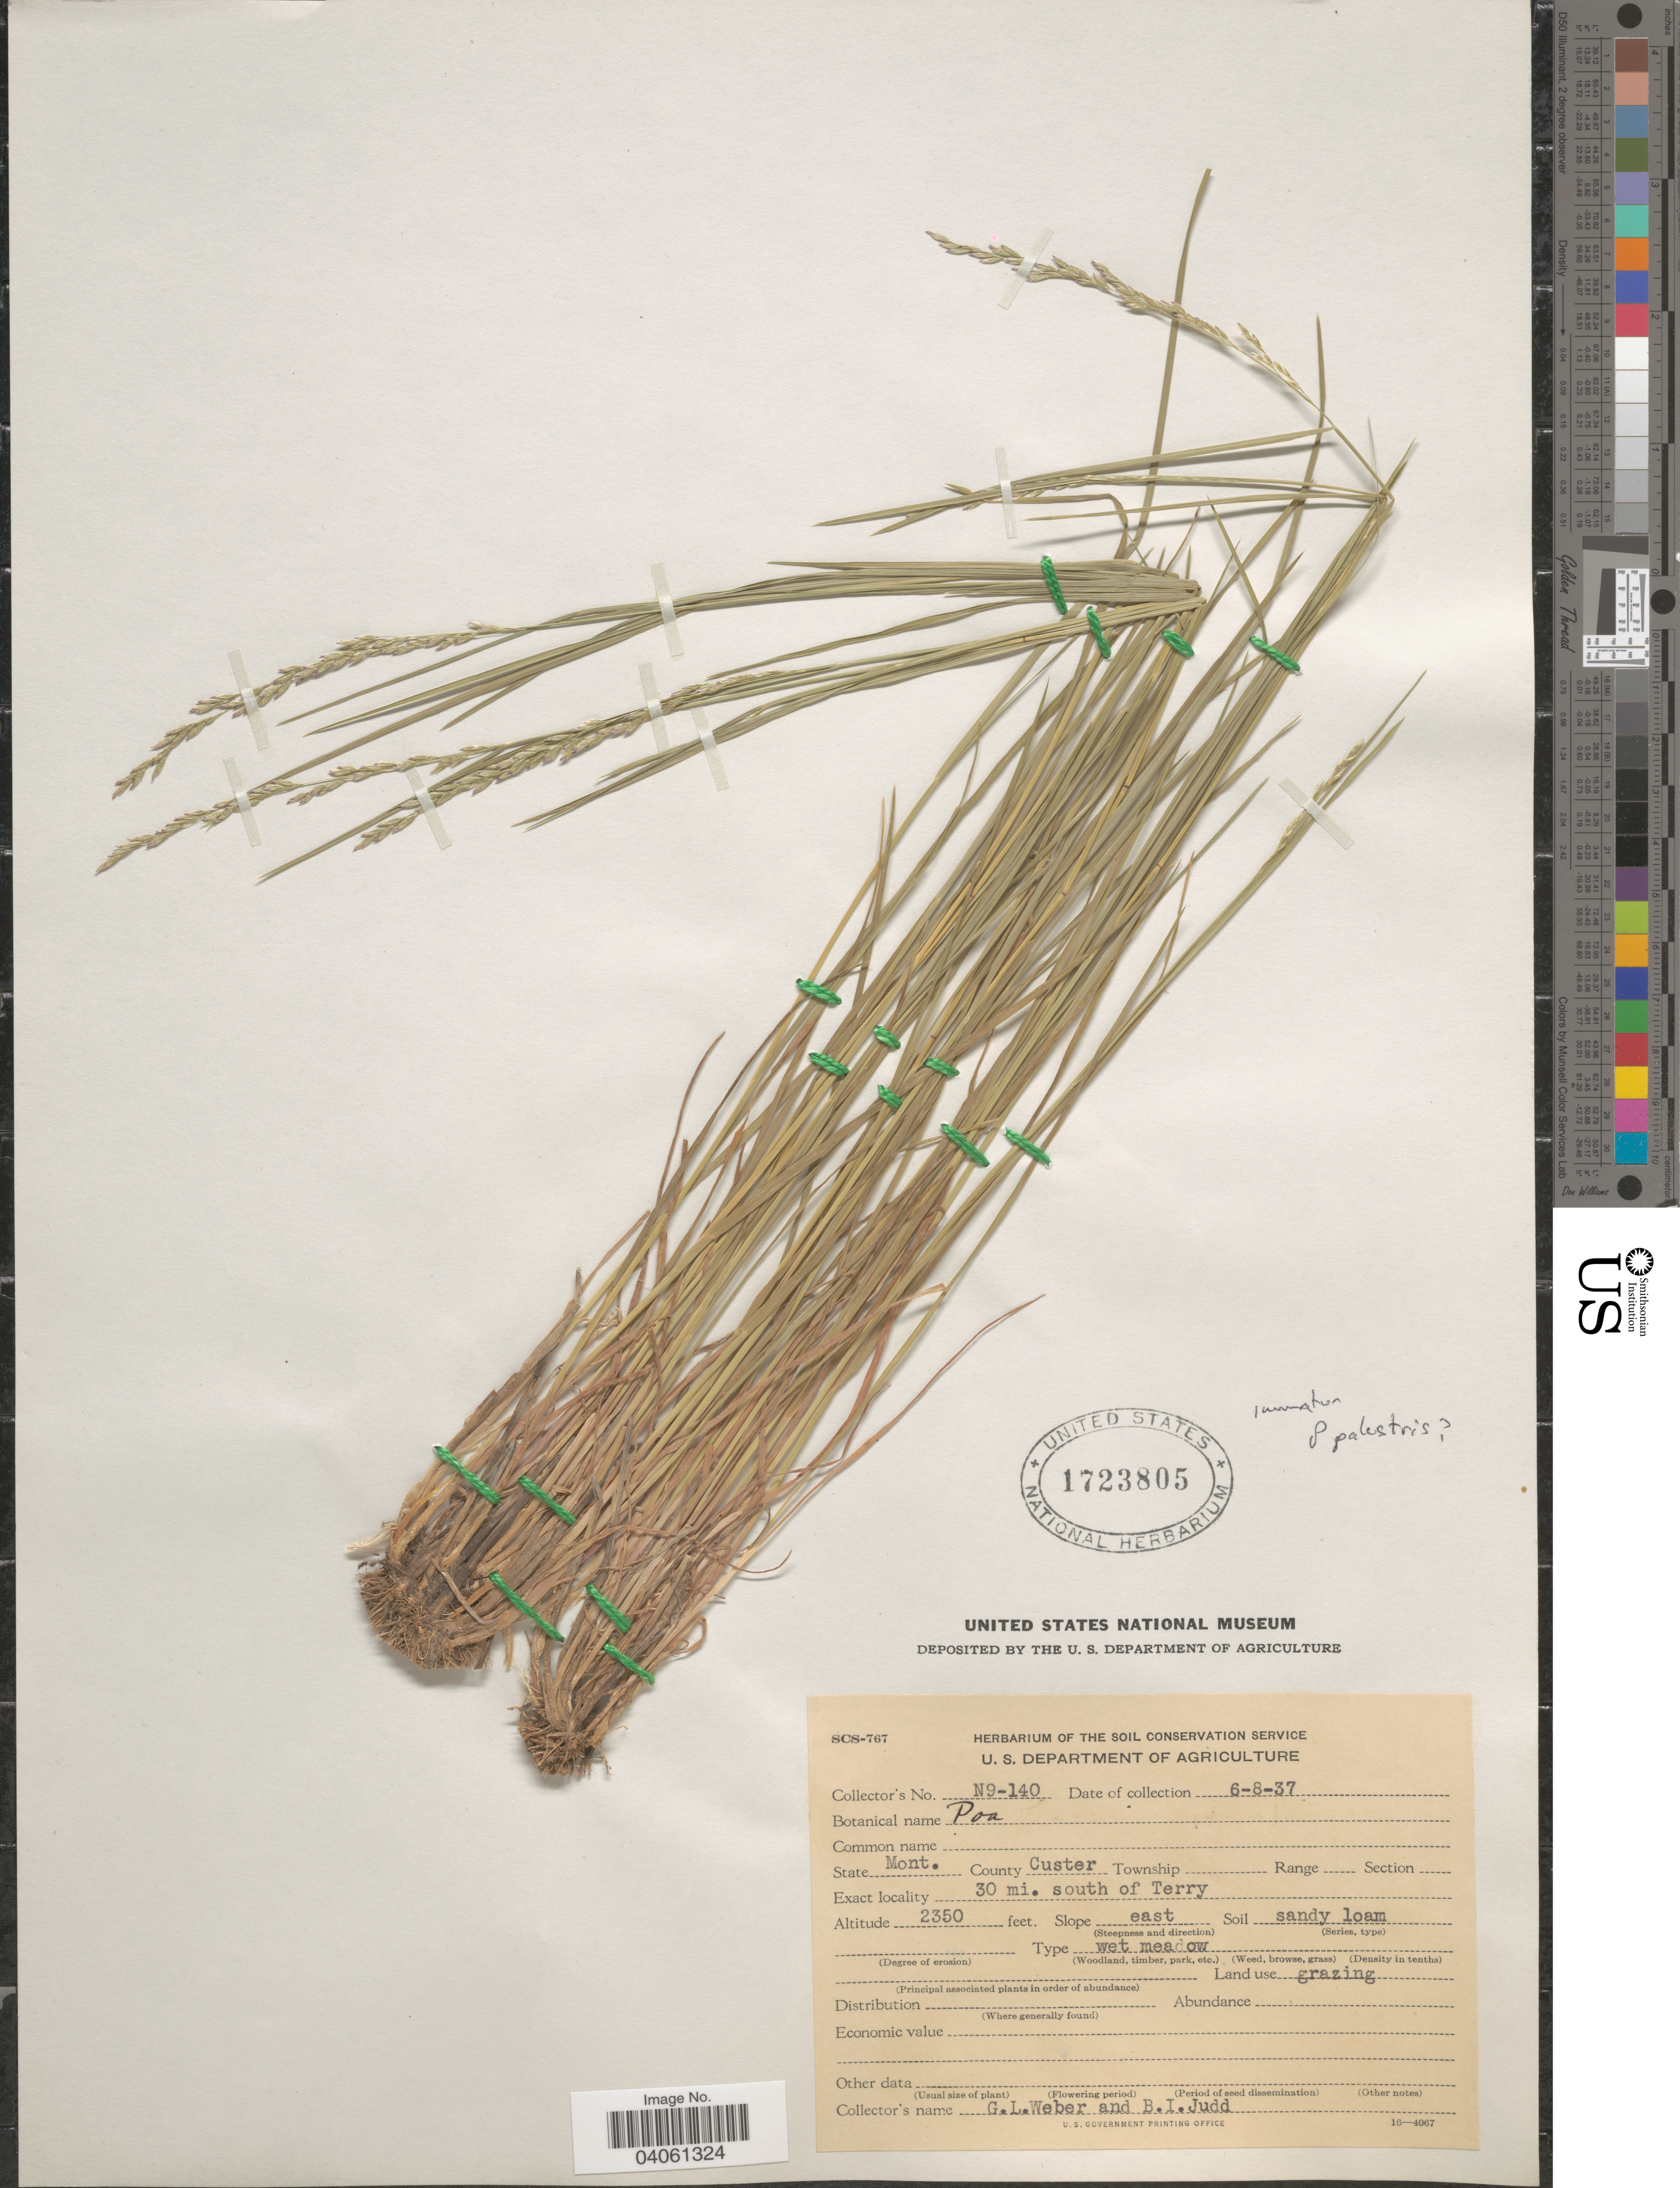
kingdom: Plantae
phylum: Tracheophyta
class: Liliopsida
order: Poales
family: Poaceae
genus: Poa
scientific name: Poa palustris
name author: L.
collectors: G. Weber & B. Judd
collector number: N9-140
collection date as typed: Transcribed d/m/y: 8/6/37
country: United States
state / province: Montana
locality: County Custer. 30 mi. south of Terry.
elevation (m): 716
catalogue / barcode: US 1723805